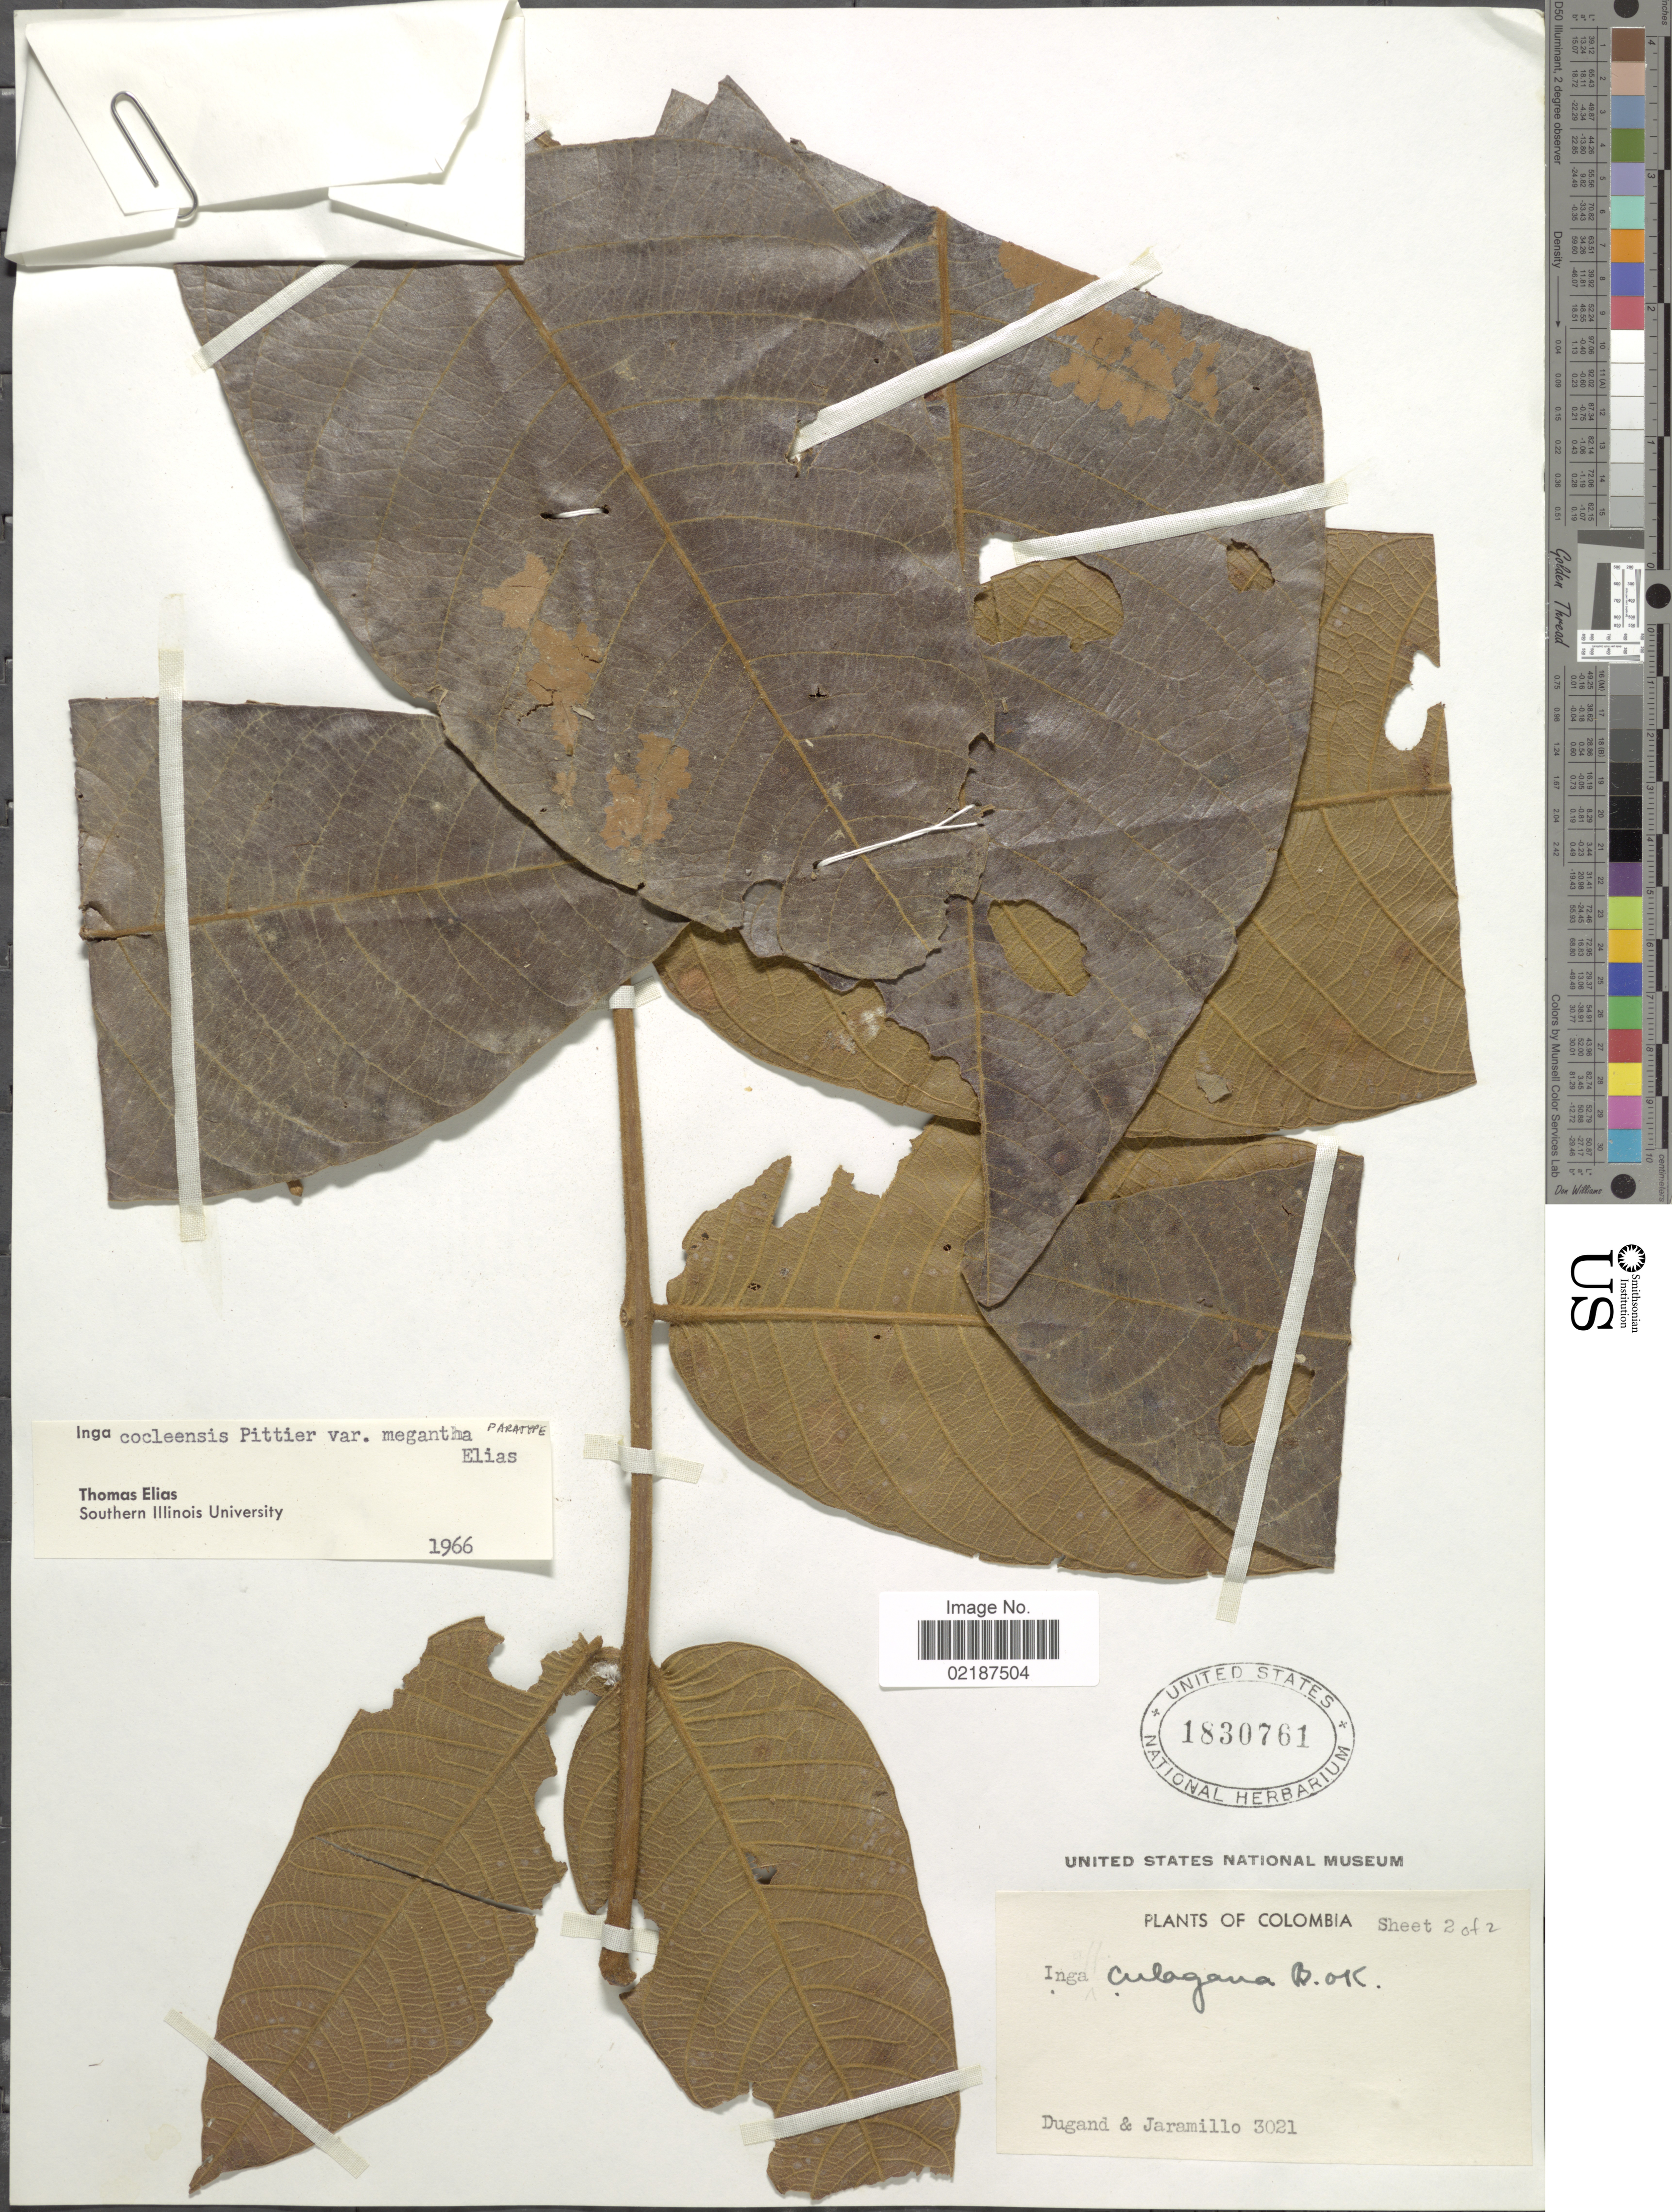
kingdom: Plantae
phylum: Tracheophyta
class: Magnoliopsida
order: Fabales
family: Fabaceae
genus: Inga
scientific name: Inga cocleensis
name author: Pittier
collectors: Dugand, -- & Jaramillo, --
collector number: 3021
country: Colombia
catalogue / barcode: US 1830761